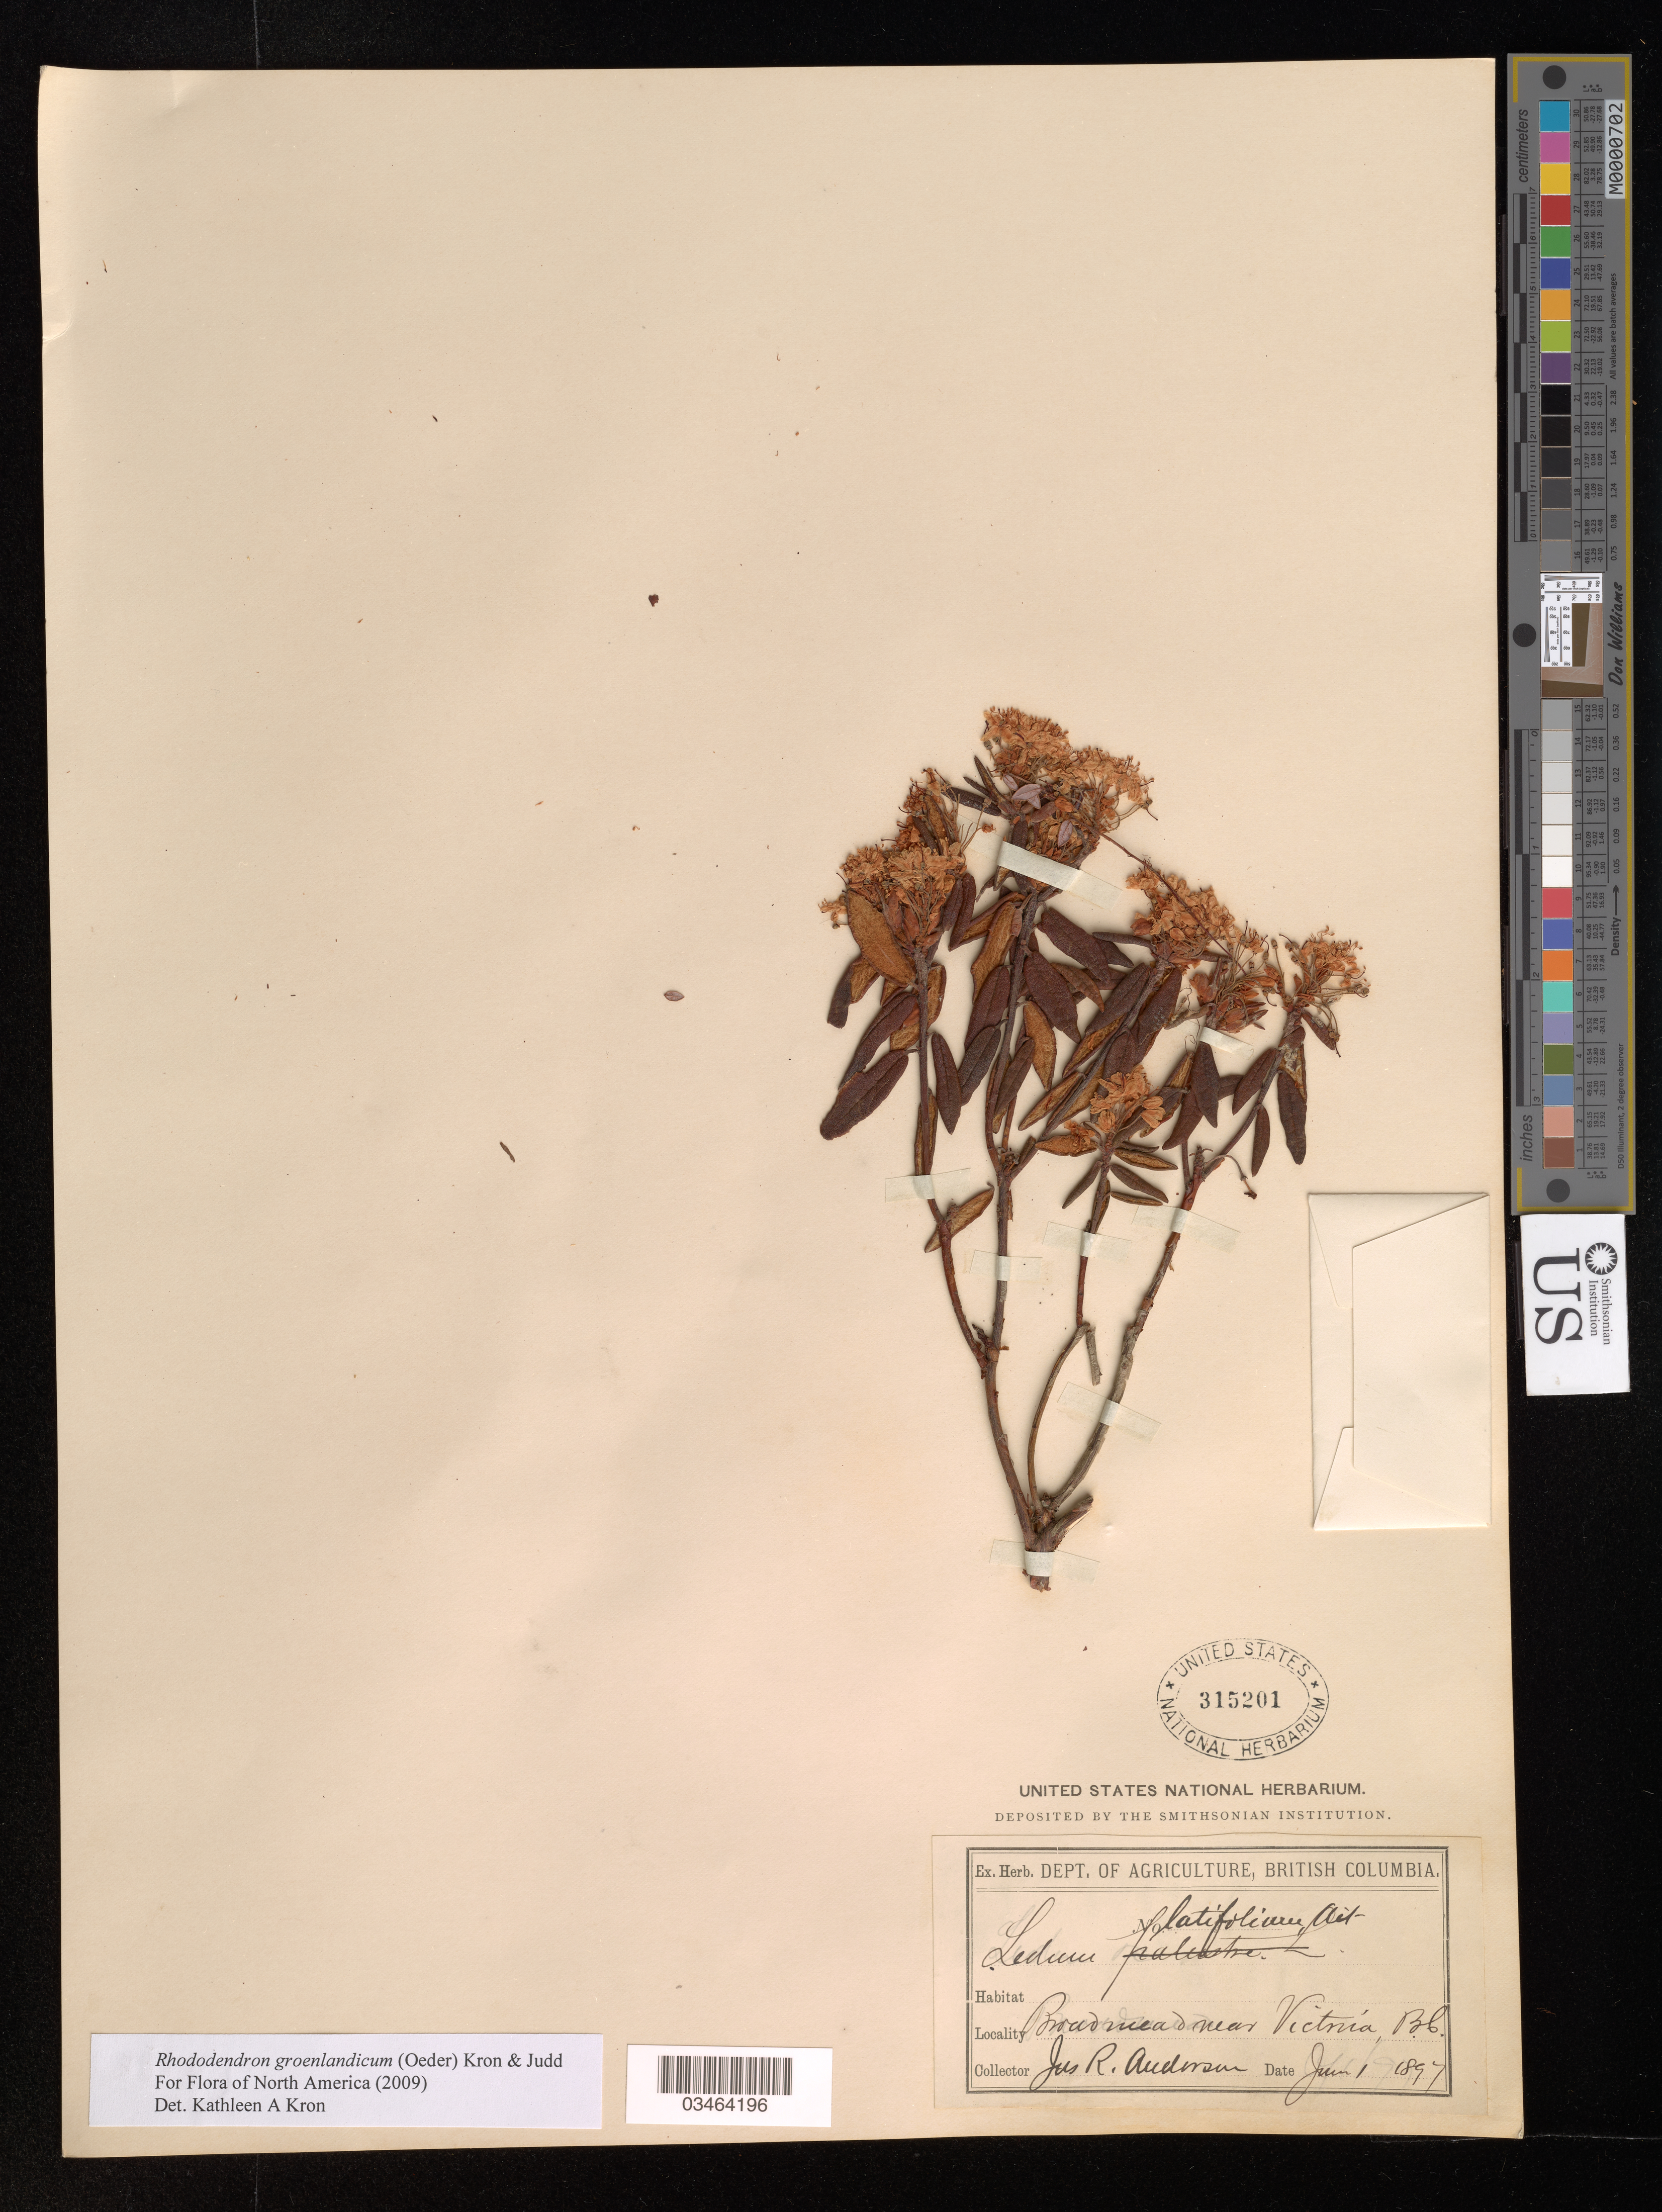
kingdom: Plantae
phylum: Tracheophyta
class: Magnoliopsida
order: Ericales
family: Ericaceae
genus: Rhododendron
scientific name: Rhododendron groenlandicum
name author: (Oeder) Kron & Judd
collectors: J. Andersen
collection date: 1897-06-01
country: Canada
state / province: British Columbia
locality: Broad mead near Victoria.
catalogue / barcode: US 315201